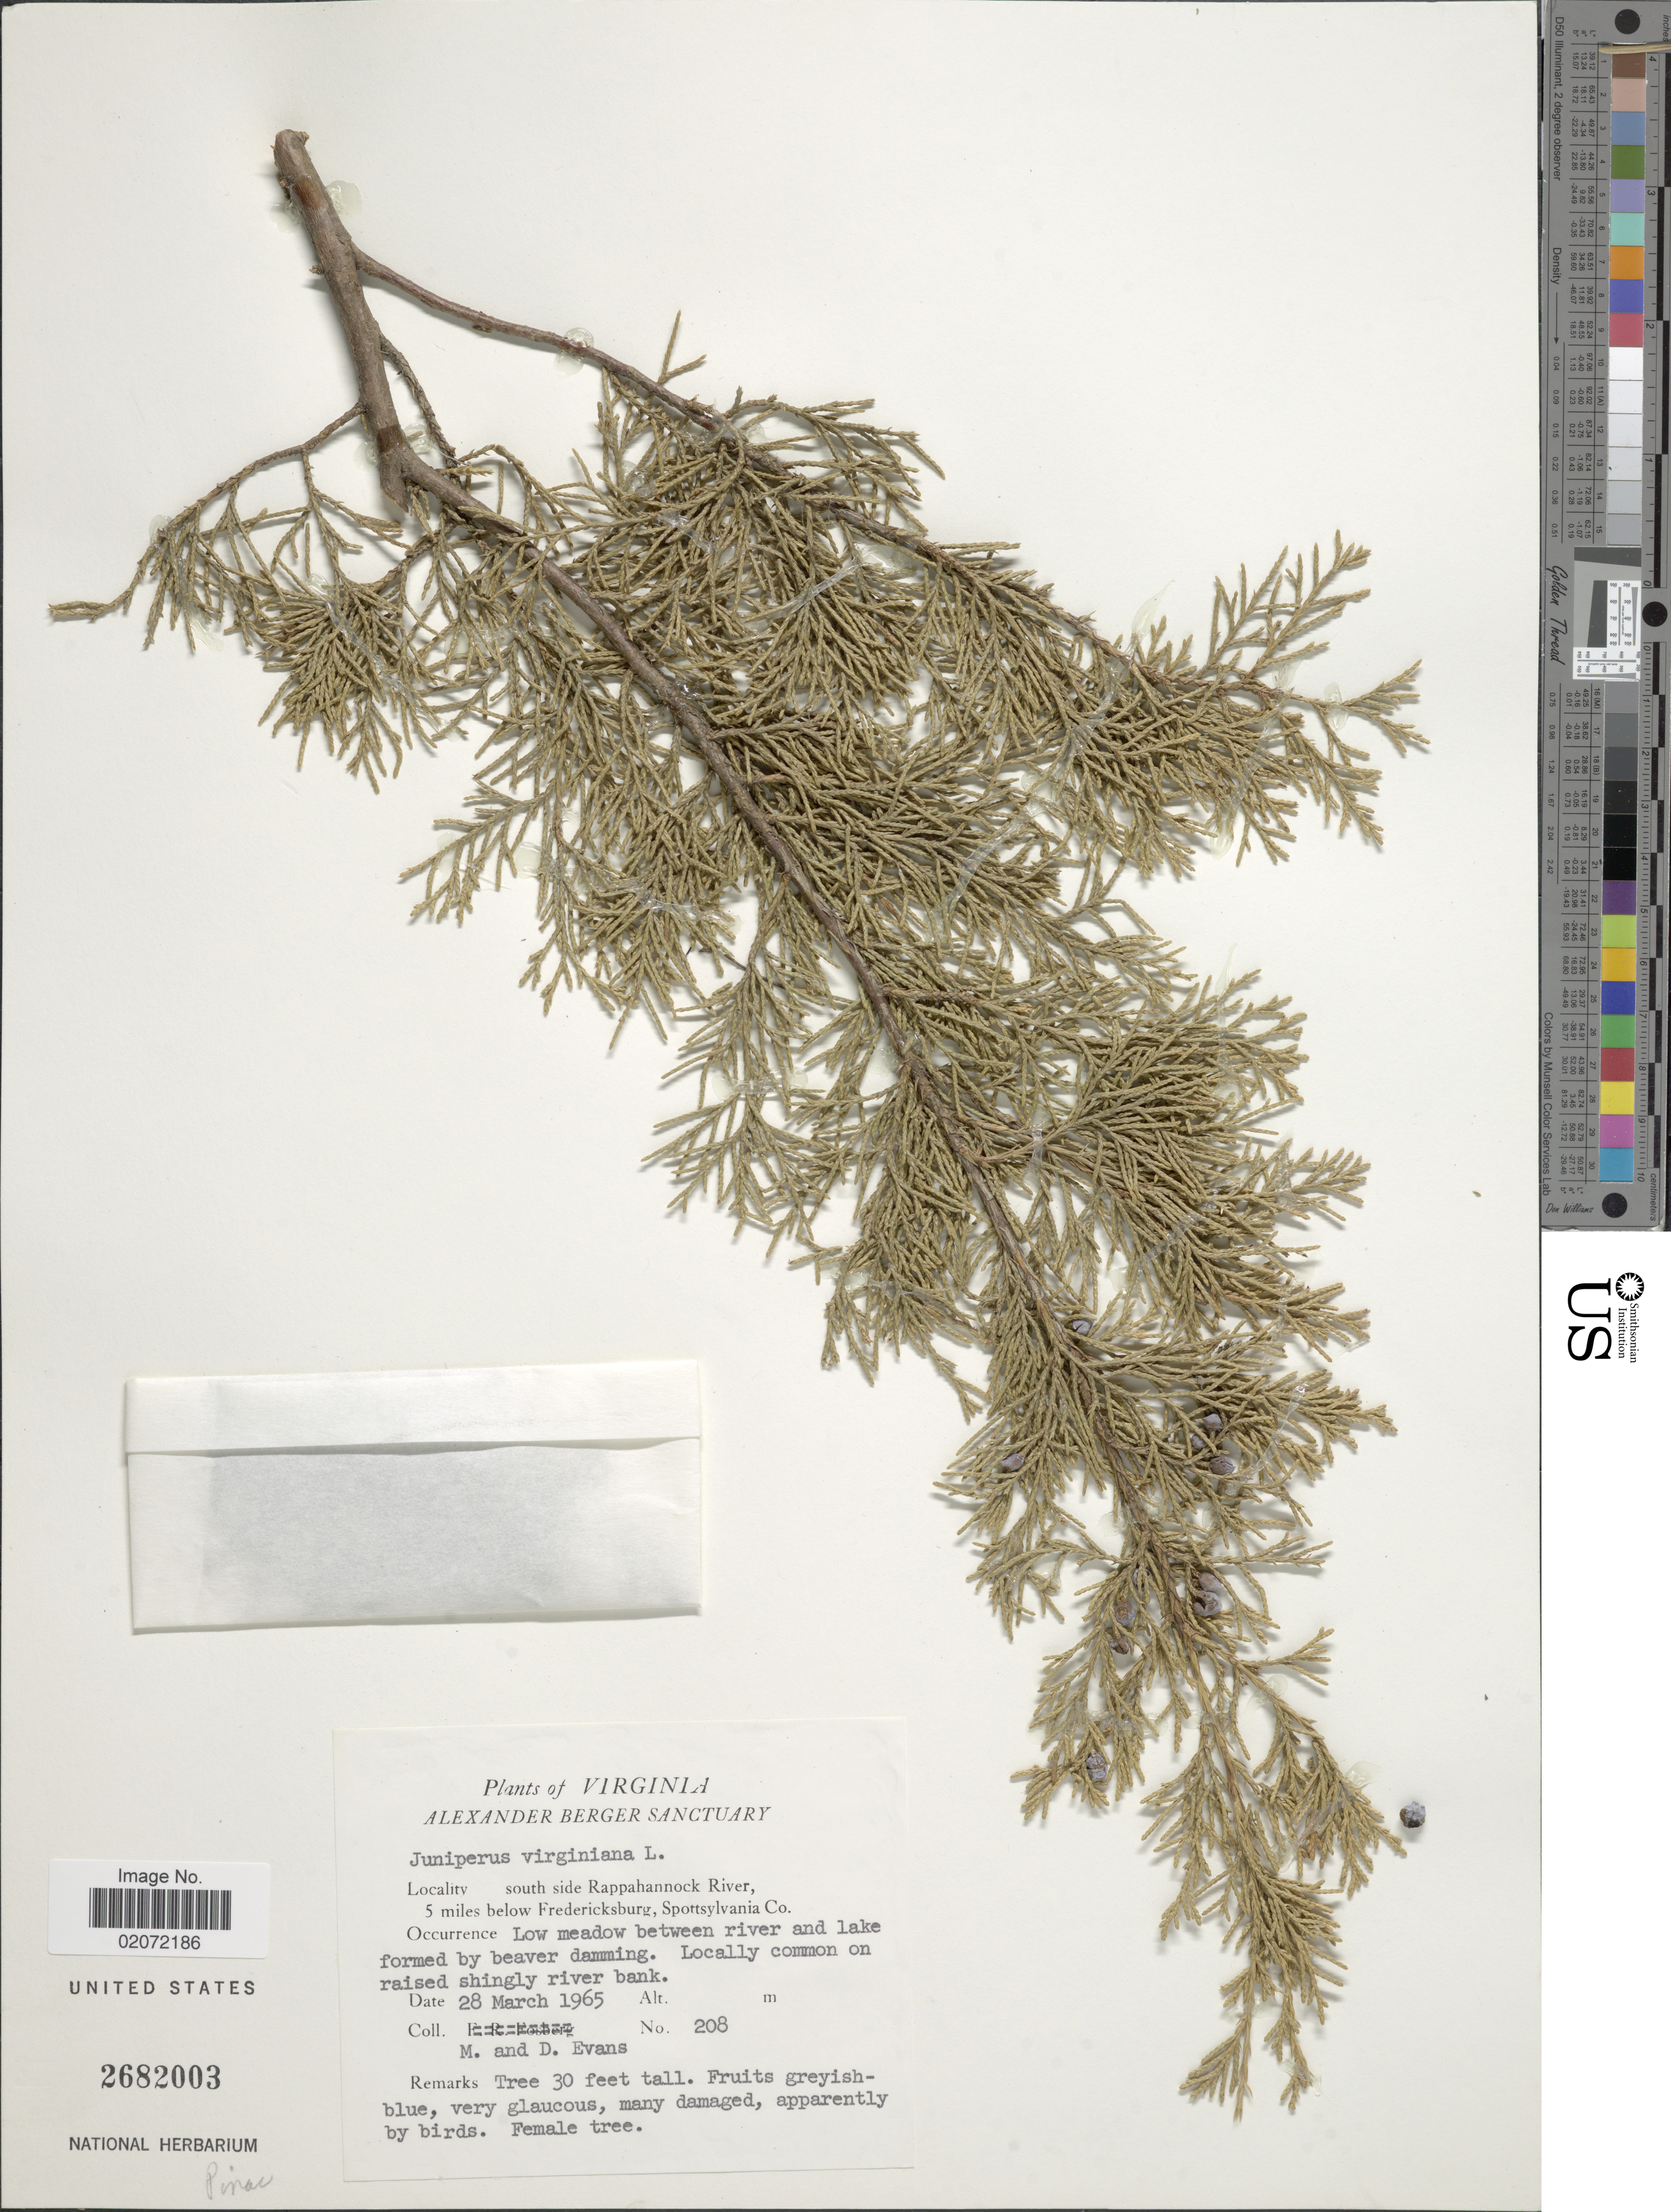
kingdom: Plantae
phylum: Tracheophyta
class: Pinopsida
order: Pinales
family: Cupressaceae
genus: Juniperus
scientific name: Juniperus virginiana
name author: L.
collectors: M. Evans & D. Evans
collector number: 208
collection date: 1965-03-28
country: United States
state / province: Virginia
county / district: Spotsylvania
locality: Virginia, Alexander Berger Sanctuary, south side Rappahannock River, 5 miles below Fredericksburg, Spottsylvania Co. Low meadow between river and lake formed by beaver damming.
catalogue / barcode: US 2682003